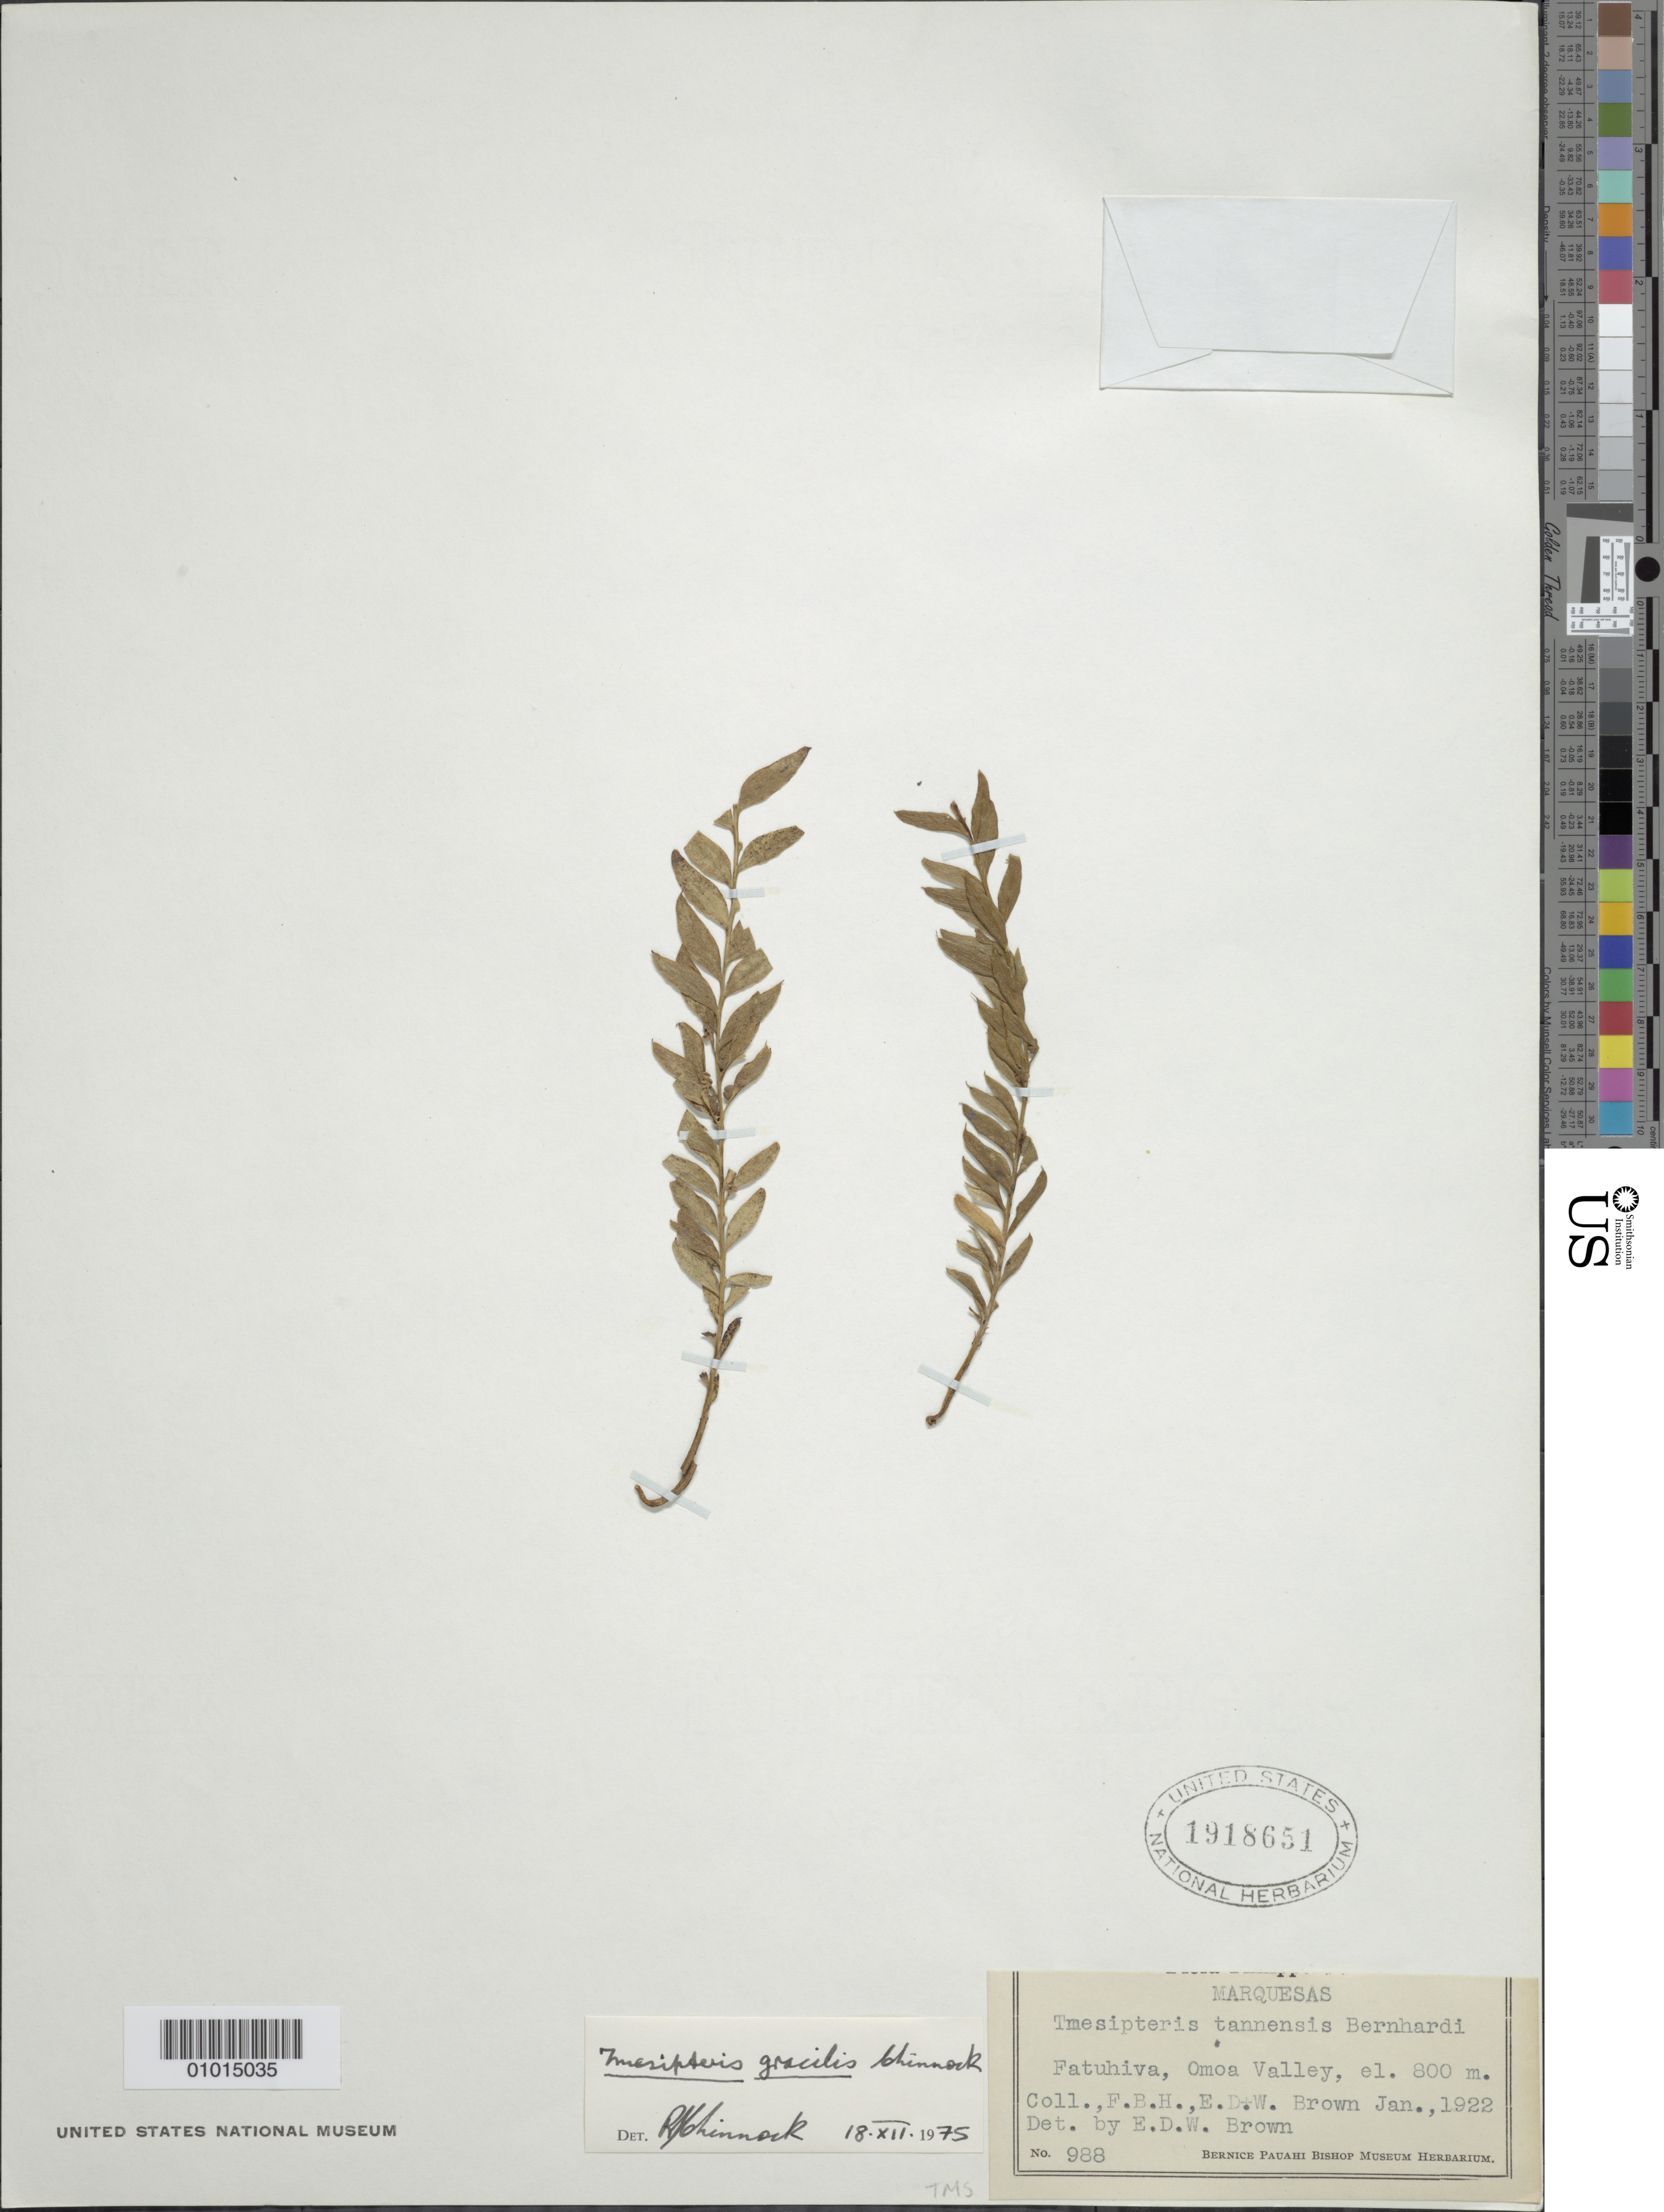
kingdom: Plantae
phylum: Tracheophyta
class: Polypodiopsida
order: Psilotales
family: Psilotaceae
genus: Tmesipteris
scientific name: Tmesipteris gracilis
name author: Chinnock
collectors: F. Brown & E. Brown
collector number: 988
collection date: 1922-01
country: French Polynesia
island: Fatu Hiva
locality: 'Omo'a Valley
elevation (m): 800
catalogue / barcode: US 1918651